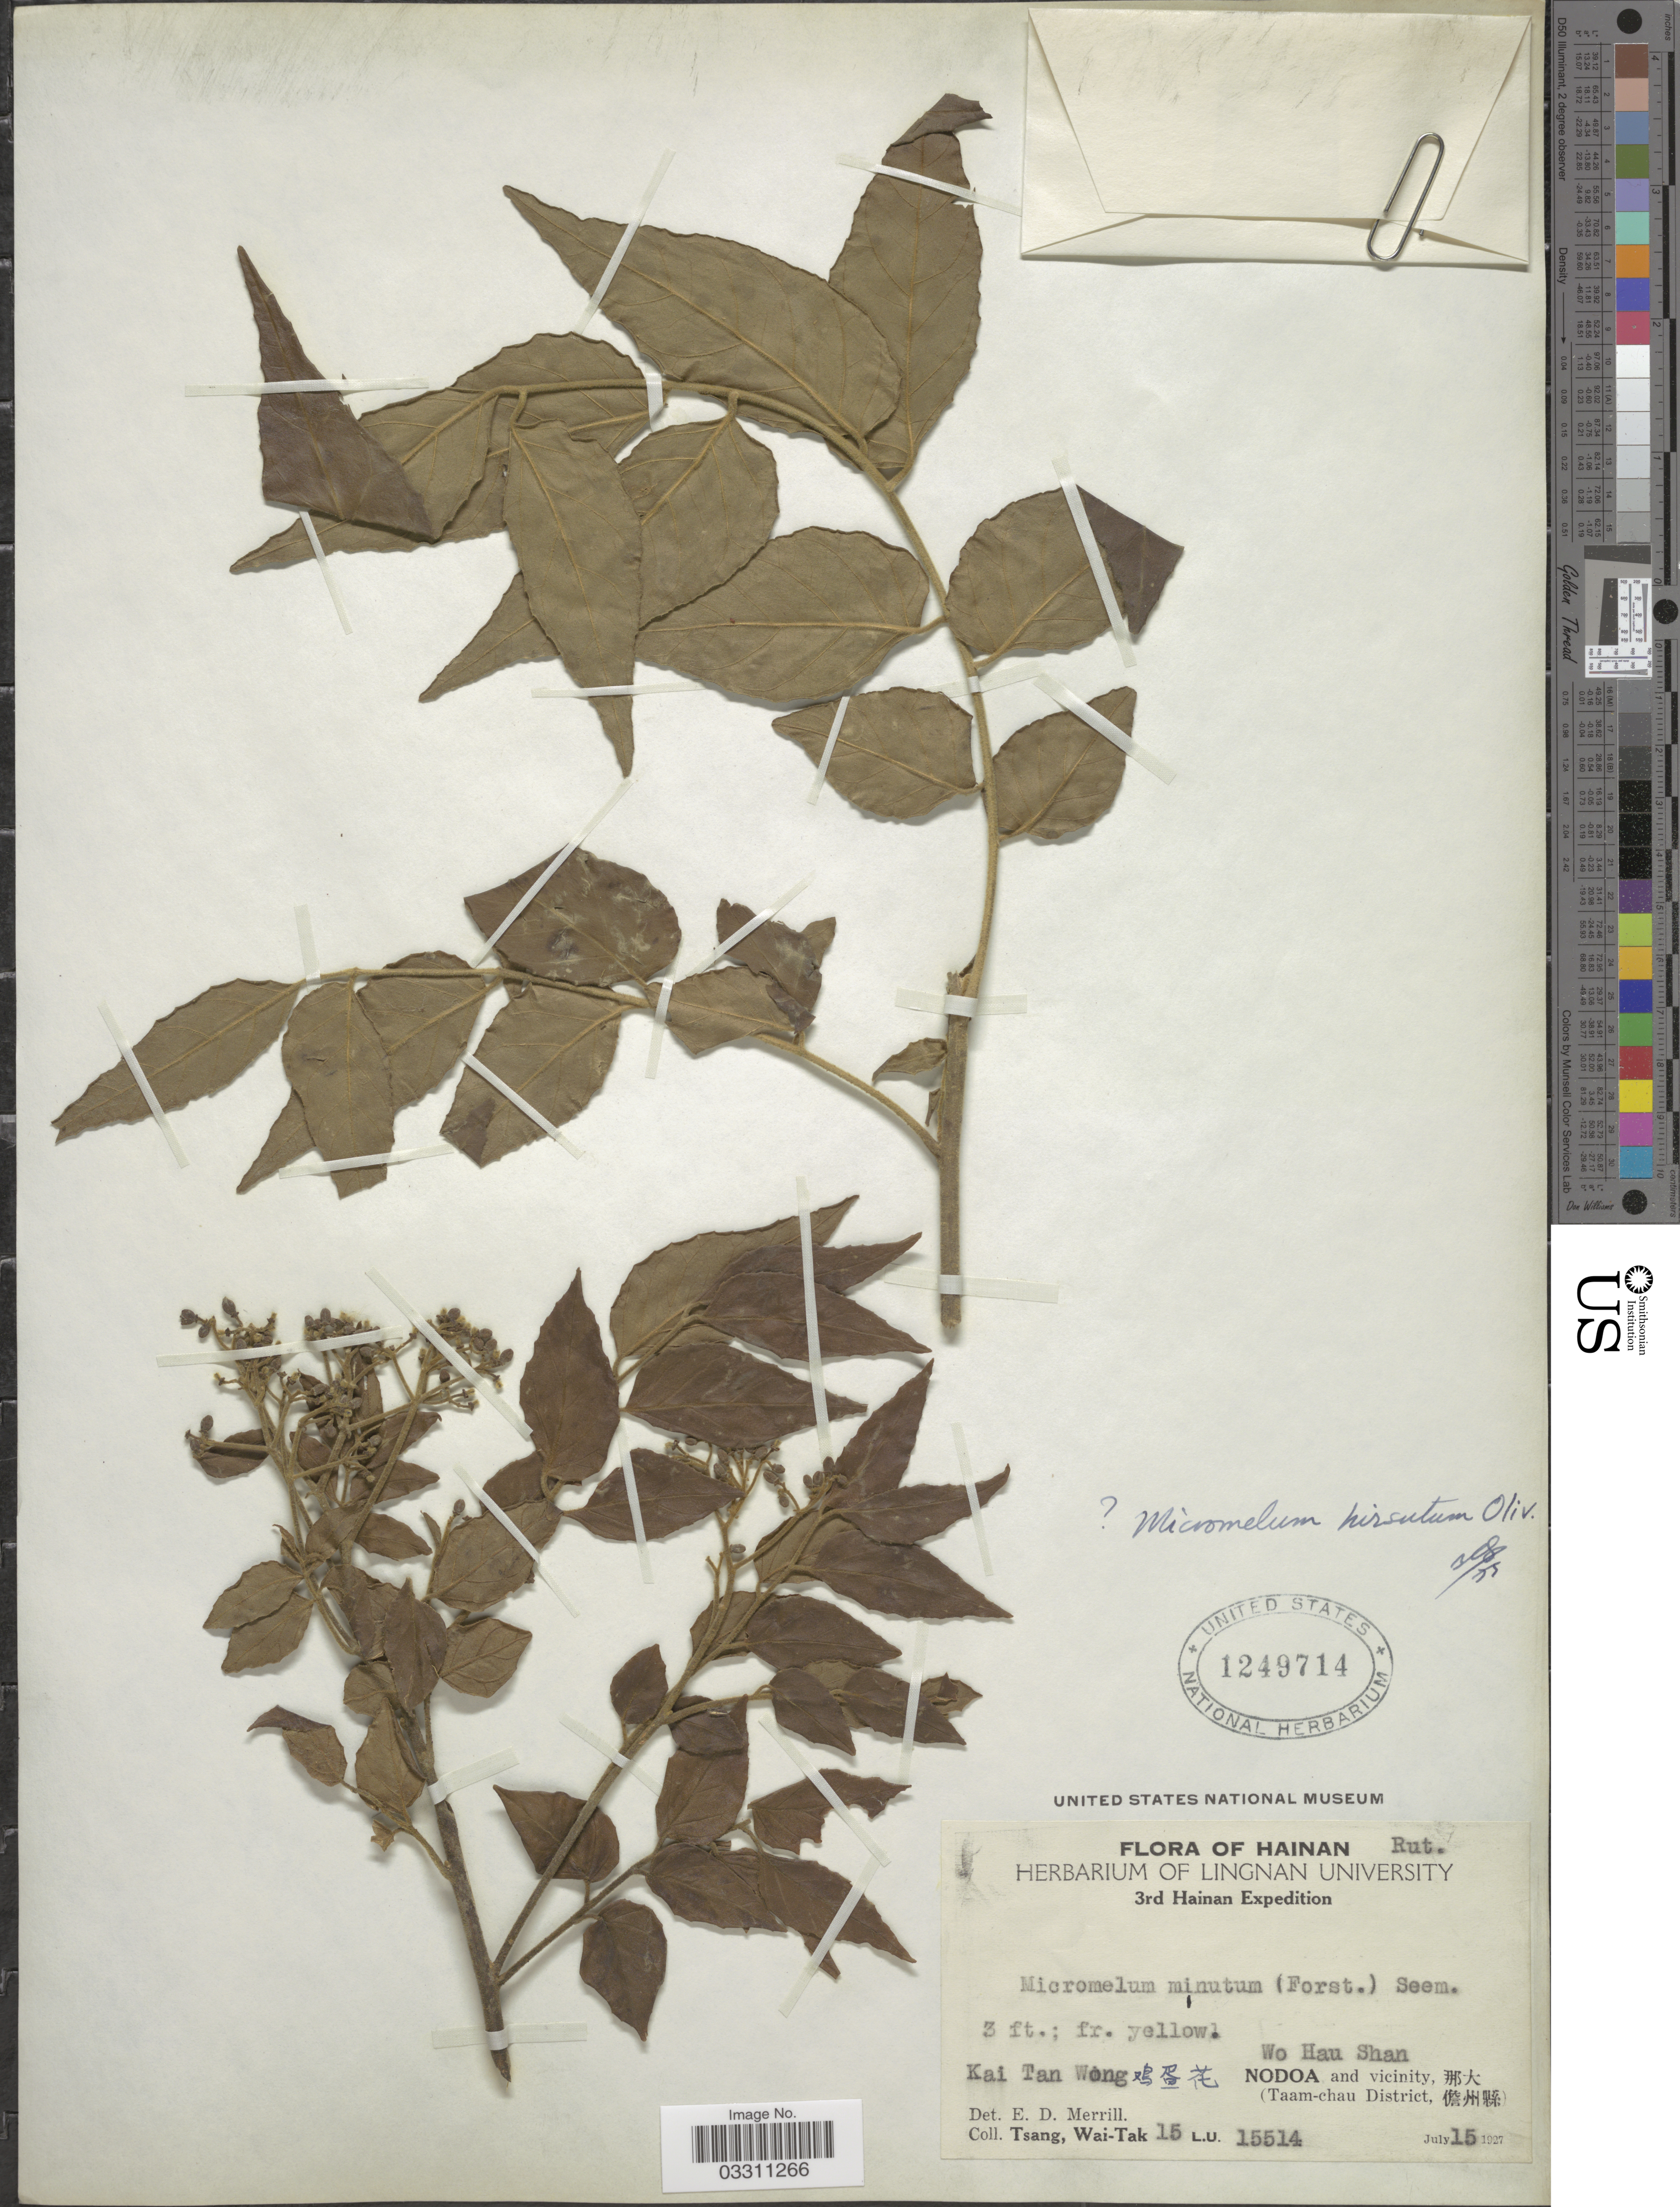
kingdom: Plantae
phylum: Tracheophyta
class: Magnoliopsida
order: Sapindales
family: Rutaceae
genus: Micromelum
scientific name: Micromelum hirsutum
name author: Oliv.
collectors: W. T. Tsang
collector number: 15L.U.15514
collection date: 1927-07-15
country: China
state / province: Hainan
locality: Kai Tan Wong X. Wo Hua Shan. Nodoa and vicinity, X. (Taam-chau District, X).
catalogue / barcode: US 1249714